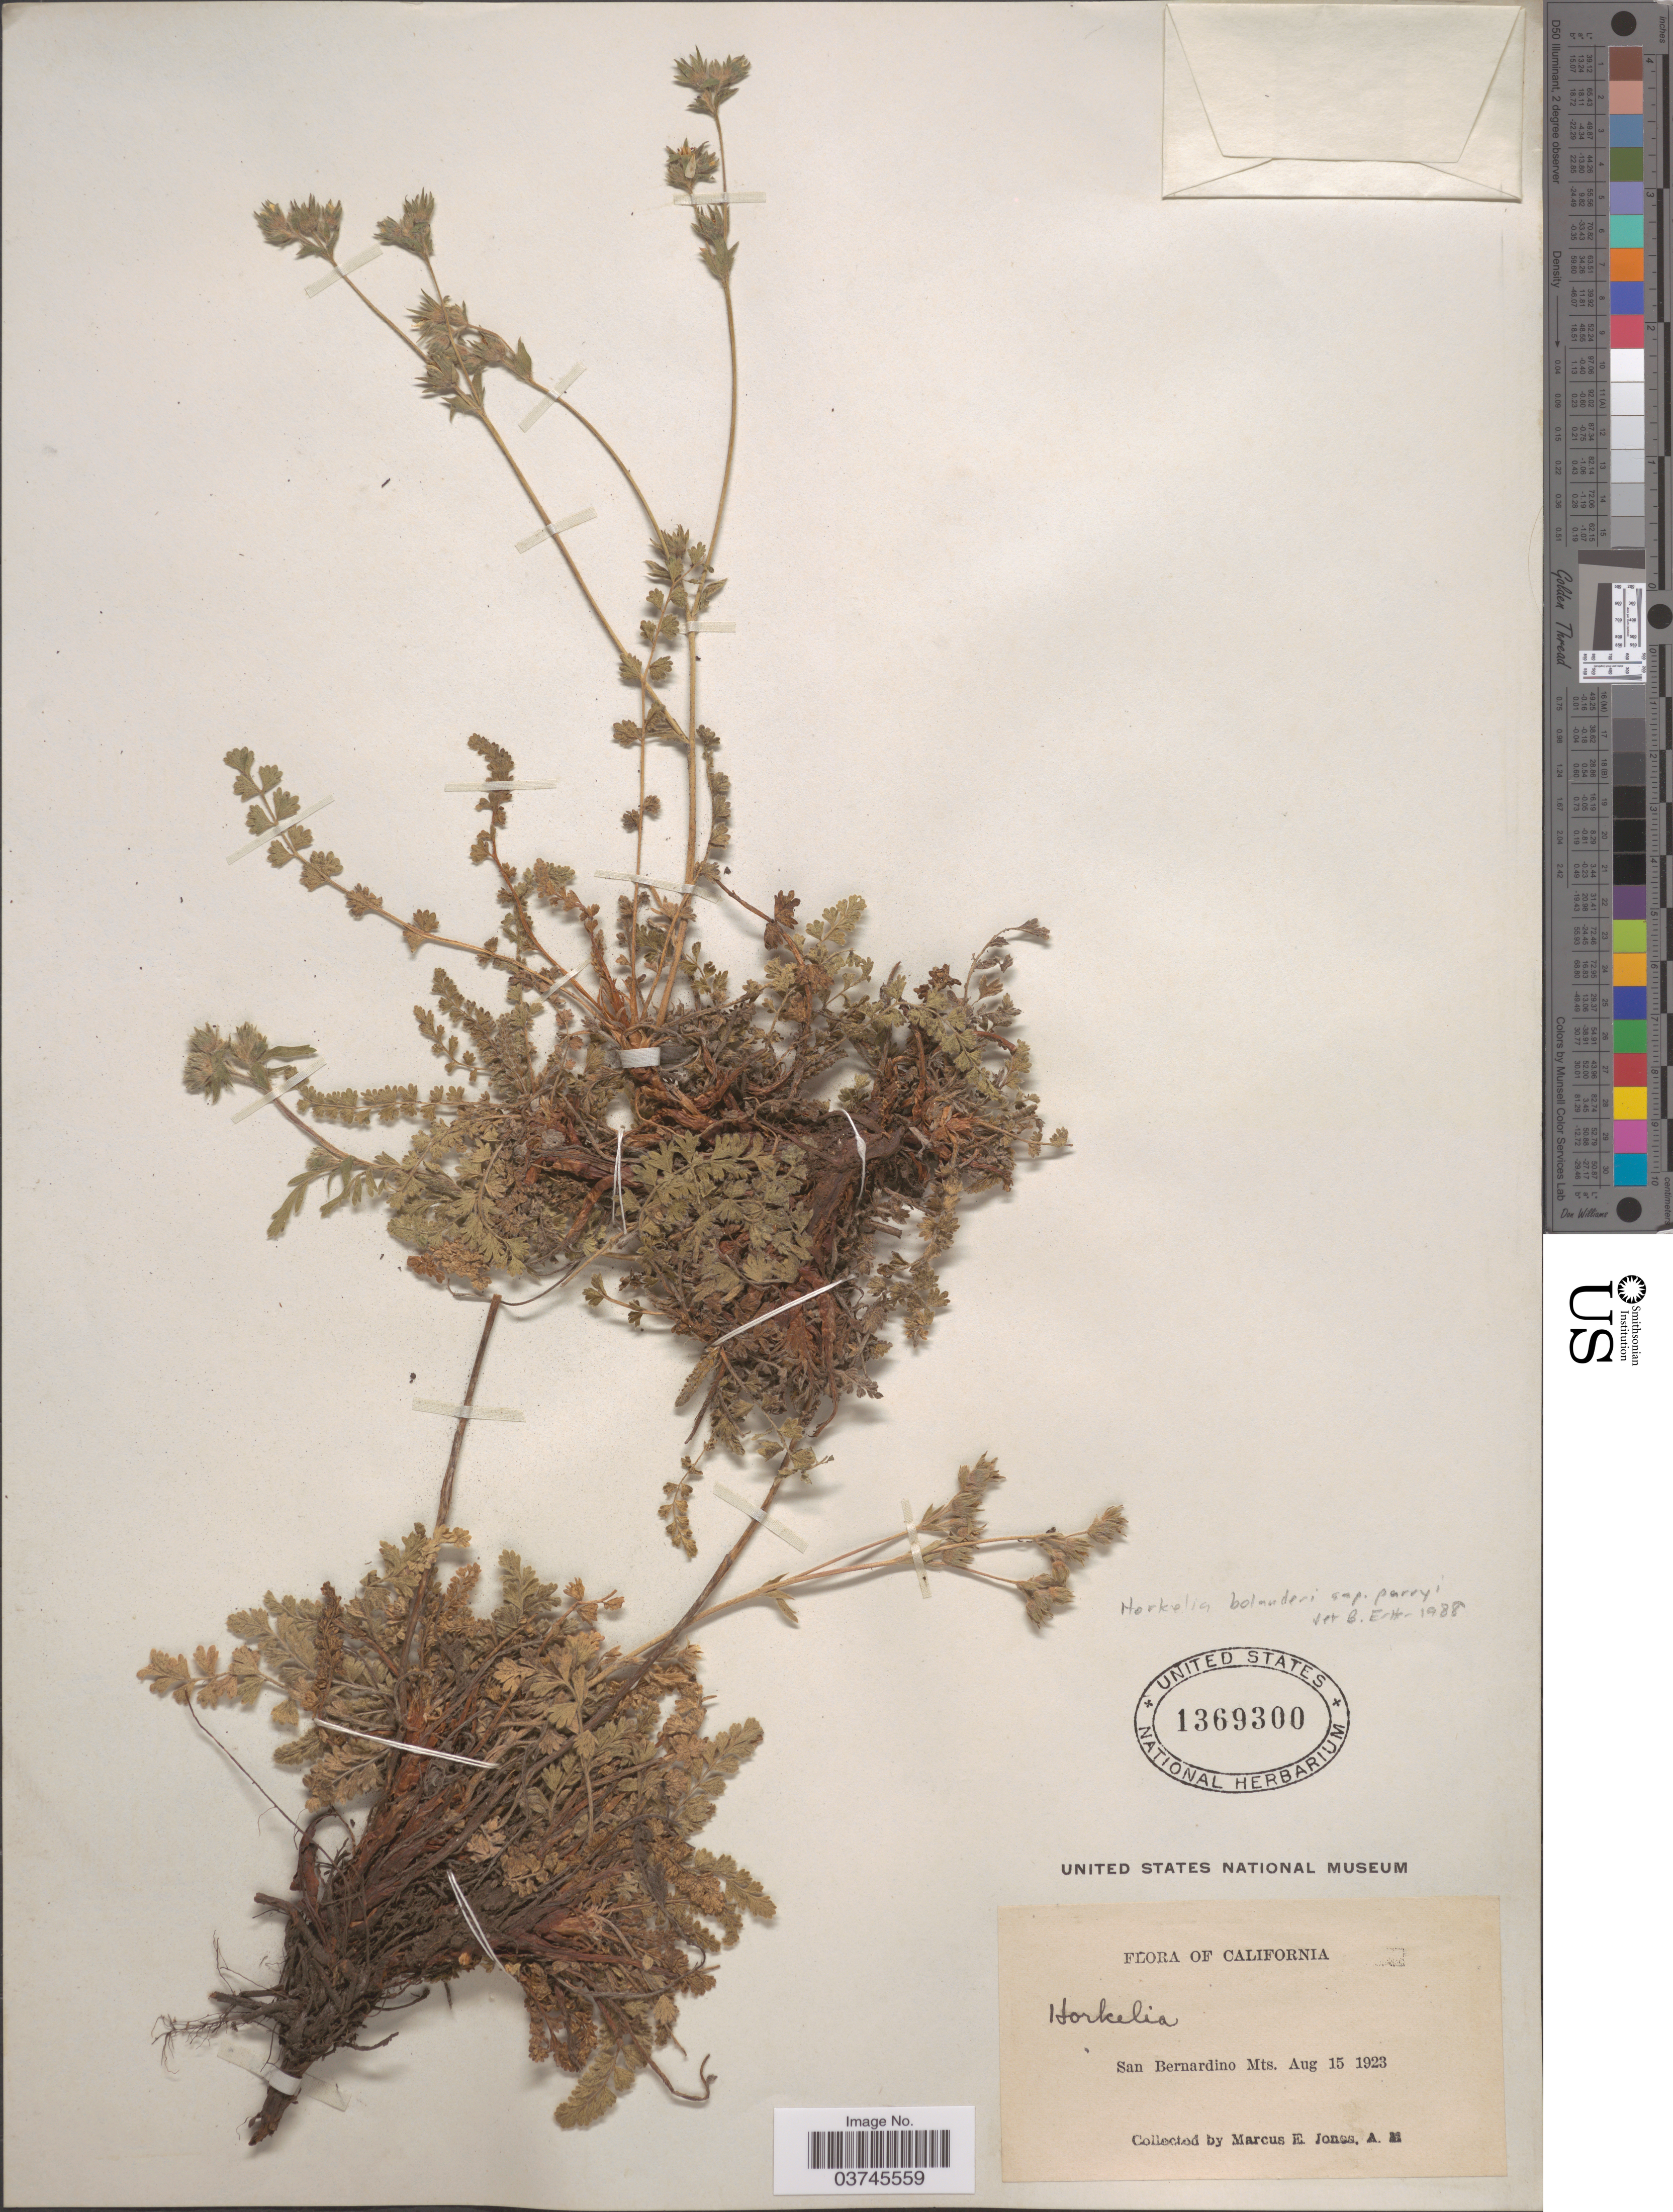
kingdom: Plantae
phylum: Tracheophyta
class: Magnoliopsida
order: Rosales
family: Rosaceae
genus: Potentilla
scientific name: Potentilla rydbergii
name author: (Elmer) Mosyakin & Shiyan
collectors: M. E. Jones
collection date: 1923-08-15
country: United States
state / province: California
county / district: San Bernardino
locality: San Bernardino Mts.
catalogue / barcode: US 1369300